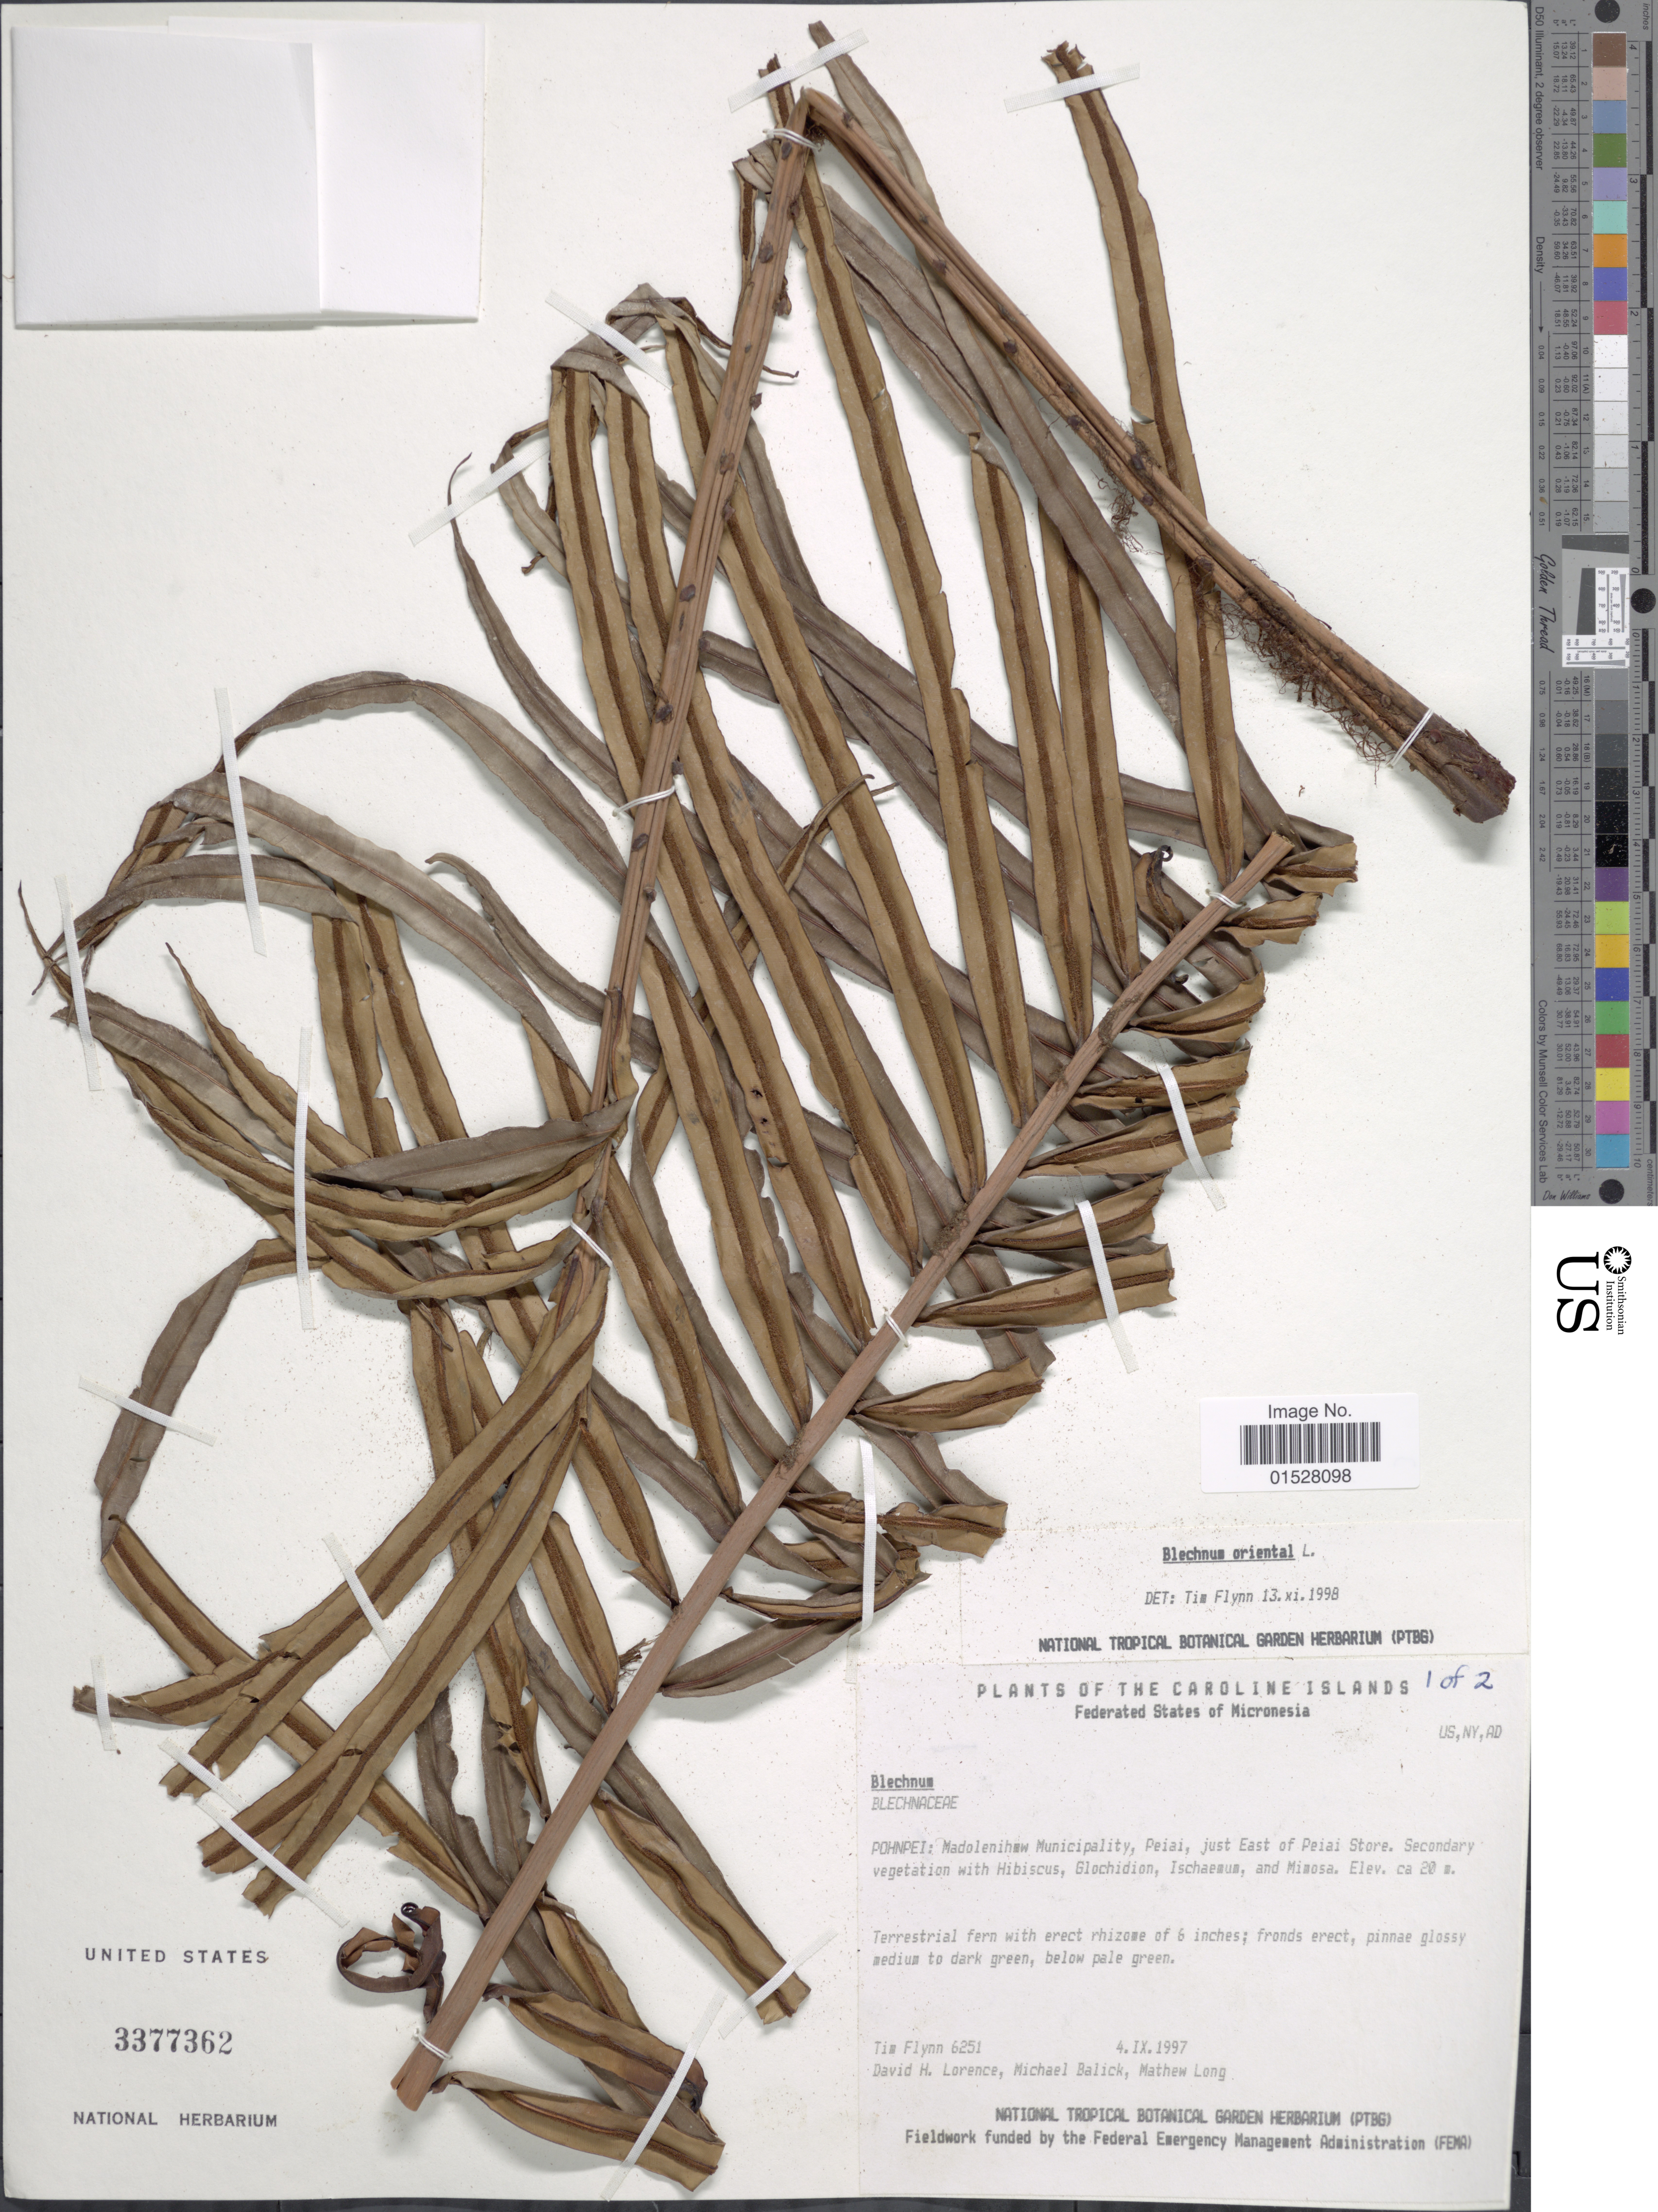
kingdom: Plantae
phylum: Tracheophyta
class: Polypodiopsida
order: Polypodiales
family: Blechnaceae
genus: Blechnum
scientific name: Blechnum orientale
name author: L.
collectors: T. Flynn, D. Lorence, M. J. Balick & M. Long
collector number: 6251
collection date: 1997-09-04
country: Micronesia, Federated States of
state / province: Pohnpei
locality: Caroline Islands, Madolenihew Municipality, Peiai, just East of Peiai Store.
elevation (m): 20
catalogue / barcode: US 3377362